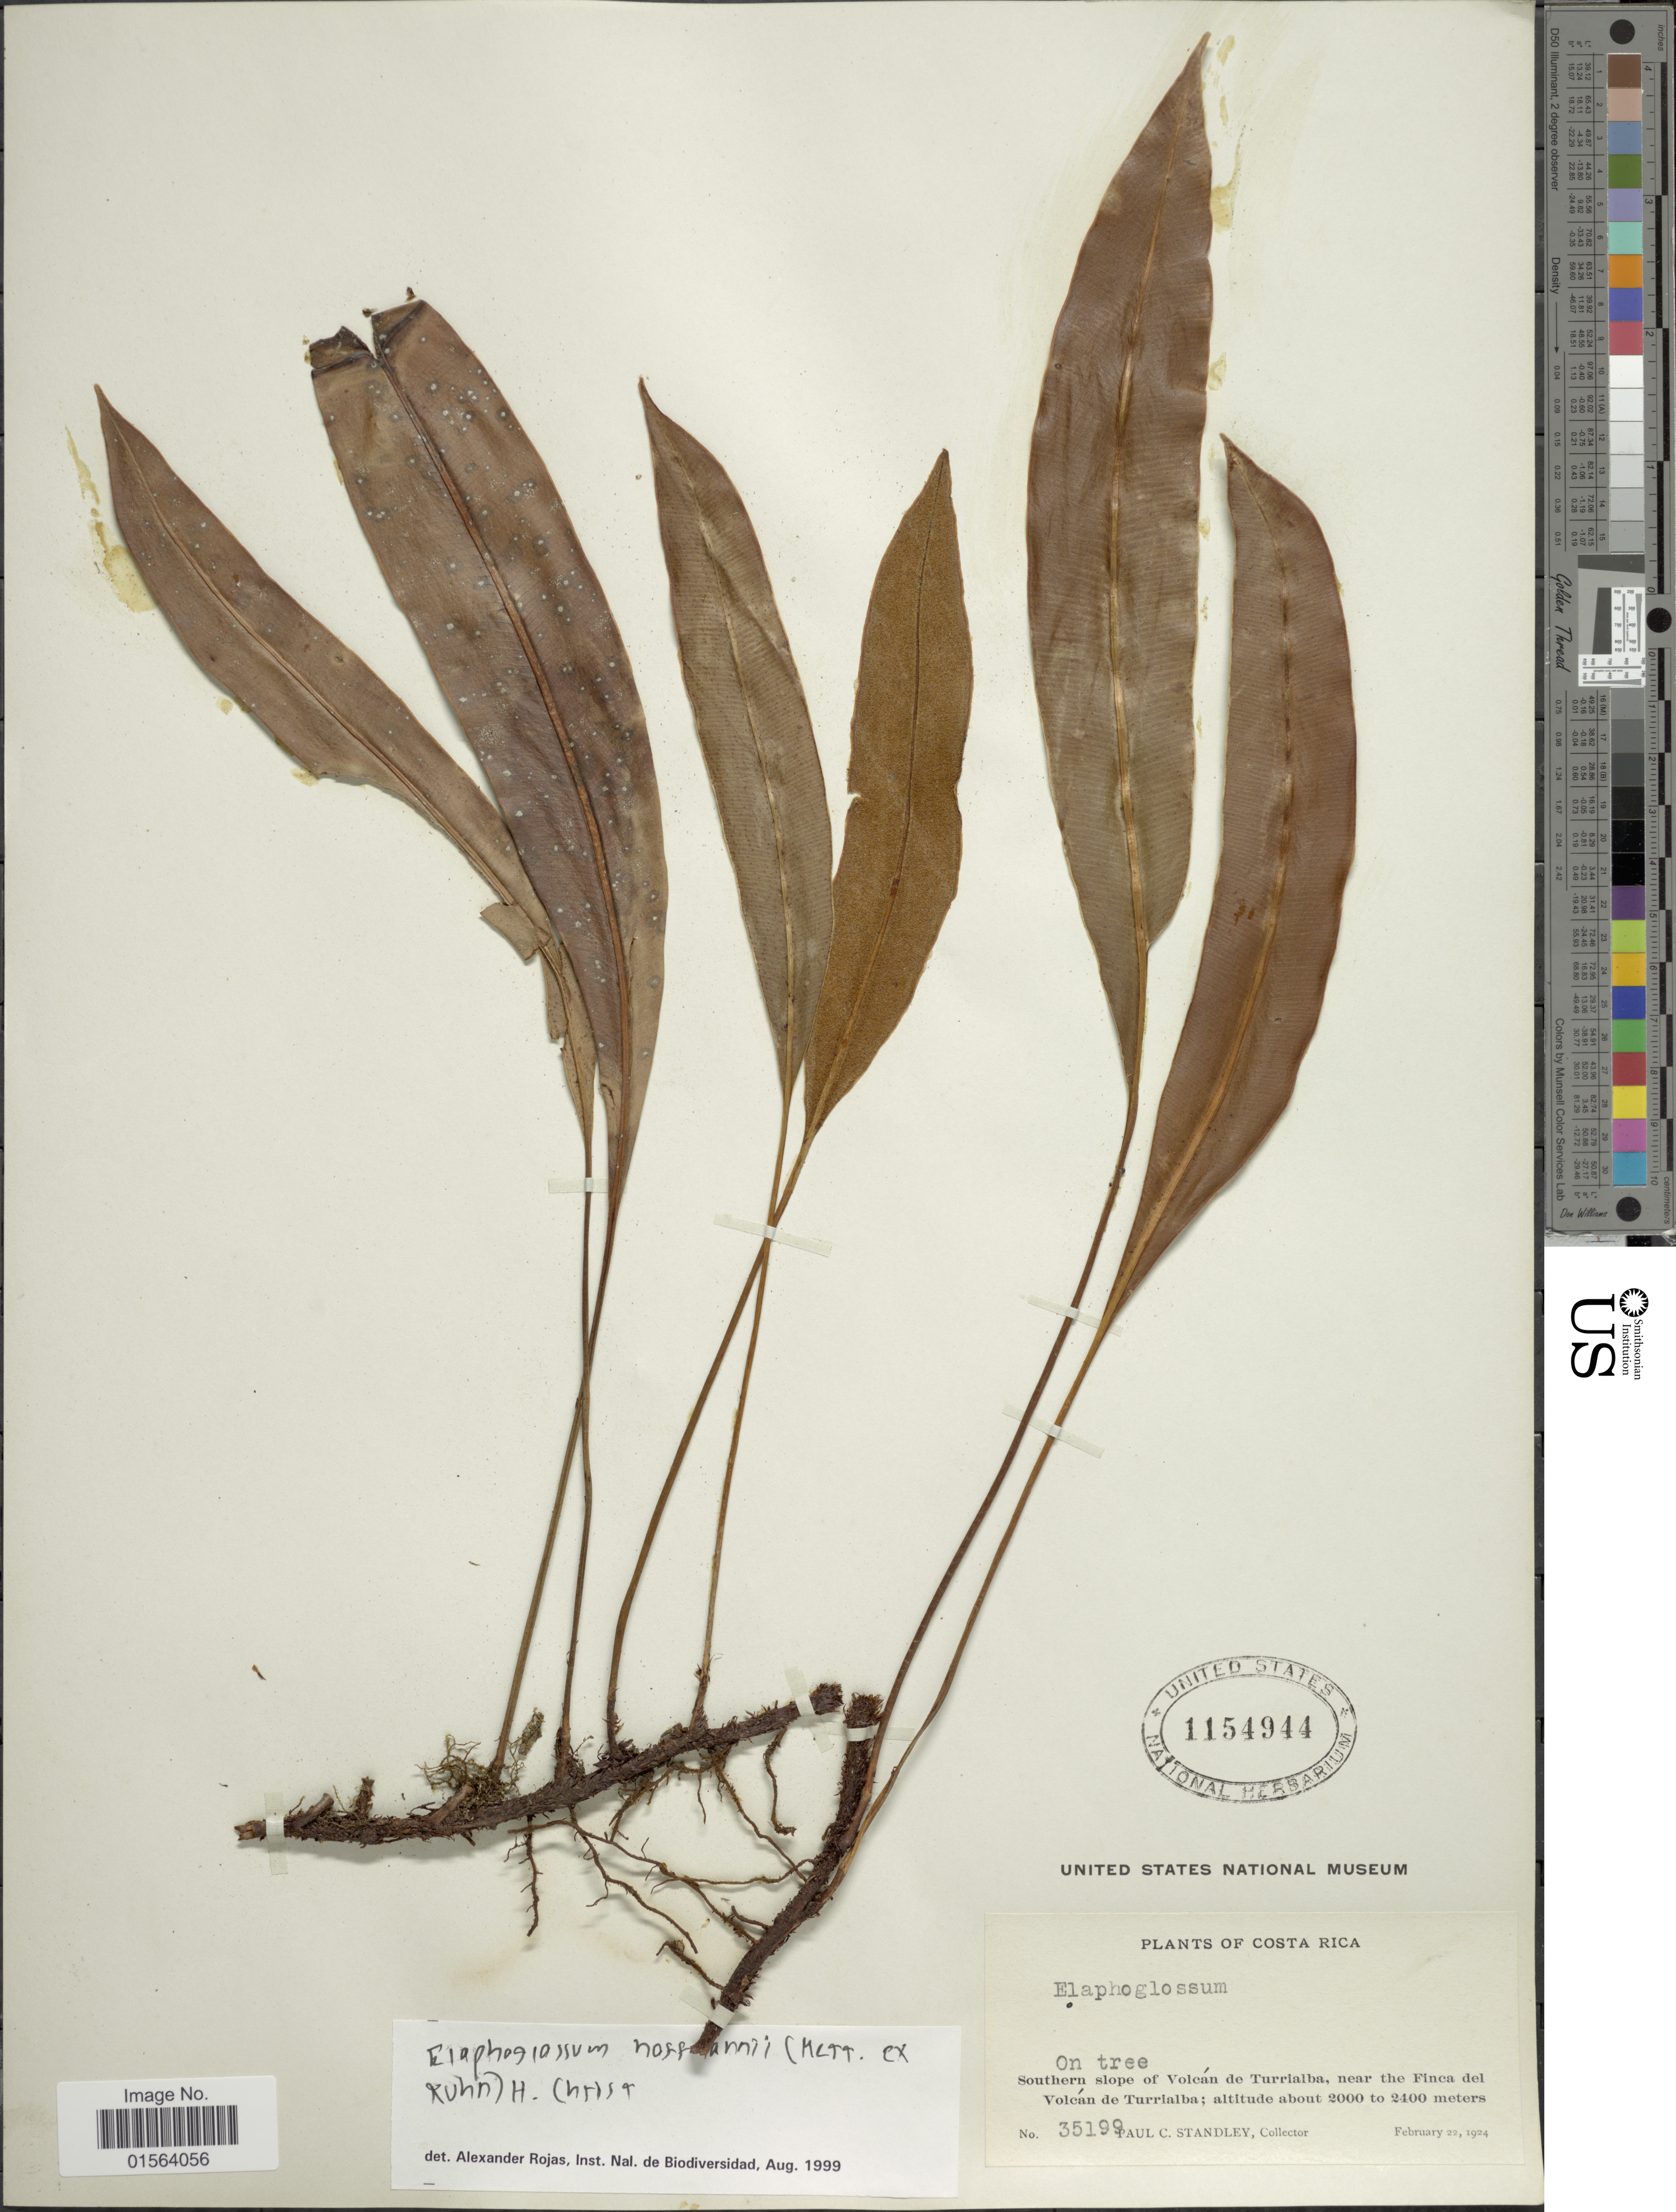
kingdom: Plantae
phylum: Tracheophyta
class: Polypodiopsida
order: Polypodiales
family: Dryopteridaceae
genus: Elaphoglossum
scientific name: Elaphoglossum hoffmannii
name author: (Mett. ex Kuhn) Christ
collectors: P. C. Standley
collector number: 35199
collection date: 1924-02-22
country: Costa Rica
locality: Southern slope of Volcan de Turrialba, near the Finca del Volcan de Turrialba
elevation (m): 2400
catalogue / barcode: US 1154944